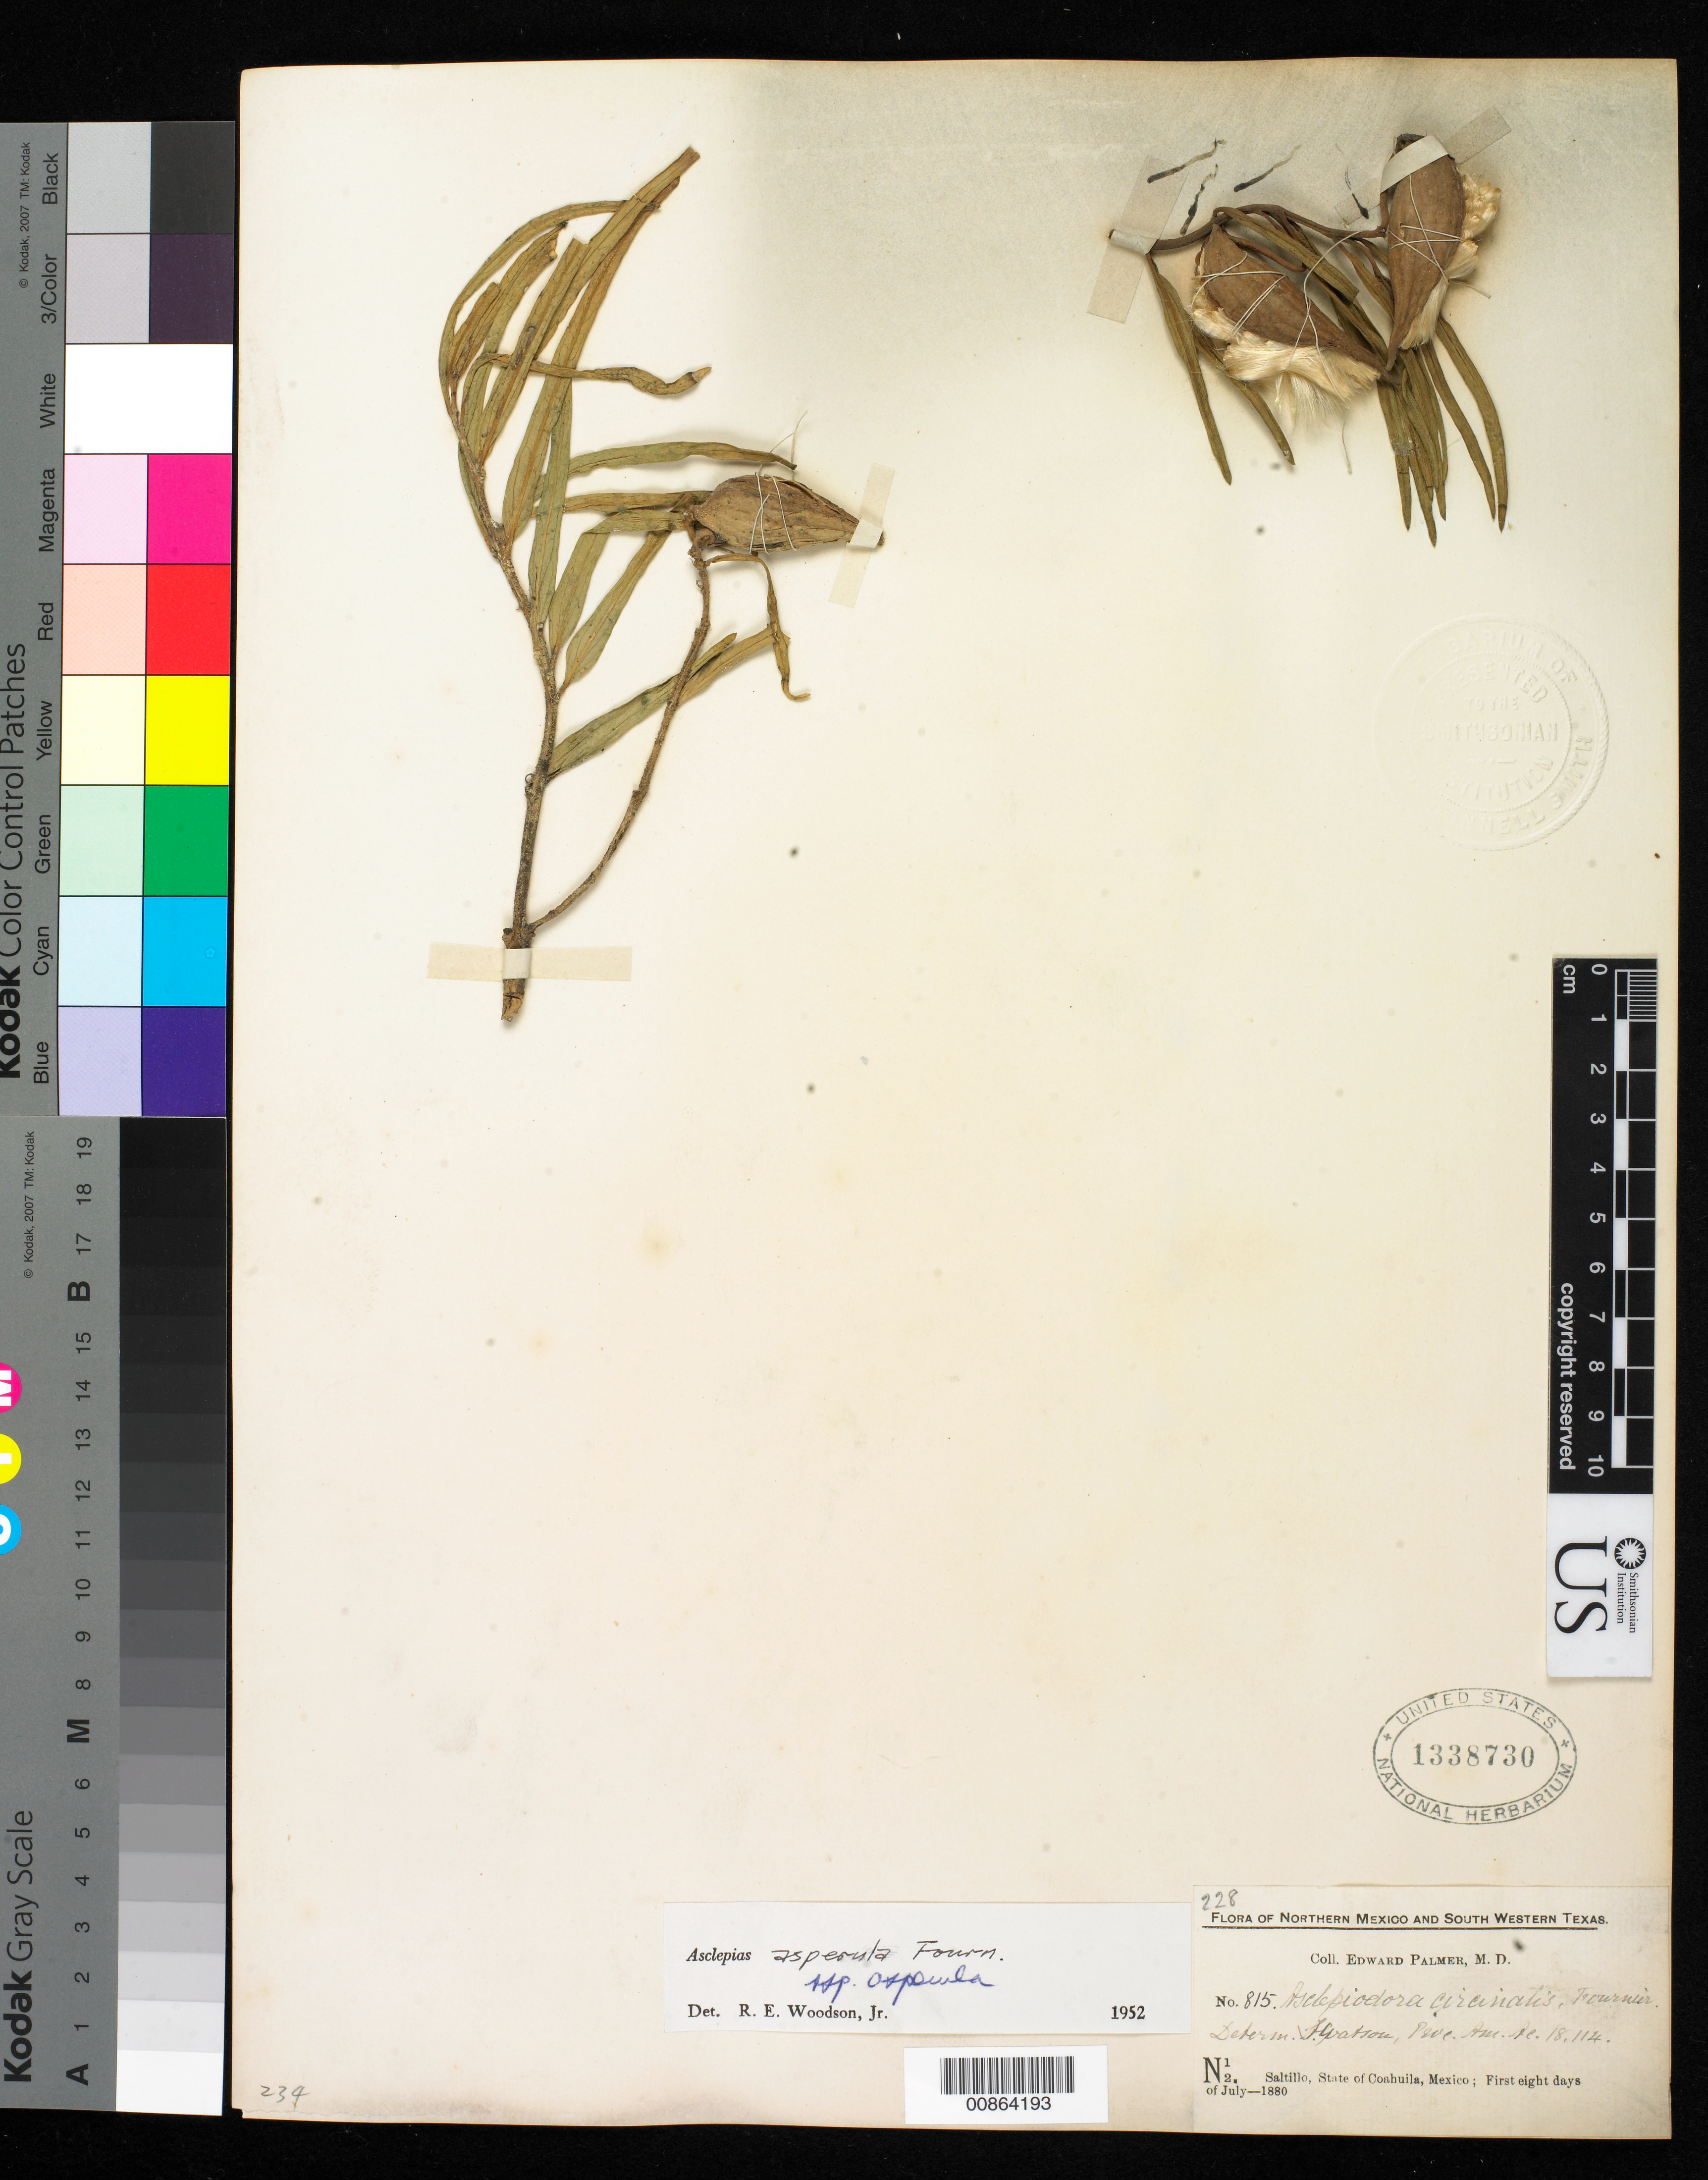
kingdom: Plantae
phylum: Tracheophyta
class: Magnoliopsida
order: Gentianales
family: Apocynaceae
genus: Asclepias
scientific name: Asclepias asperula subsp. asperula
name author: (Decne.) Woodson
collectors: E. Palmer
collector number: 815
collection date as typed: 01 Jul 1880 to 08 Jul 1880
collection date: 1880-07-01/1880-07-08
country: Mexico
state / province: Coahuila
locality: N12. Saltillo, Coahuila.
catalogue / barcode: US 1338730